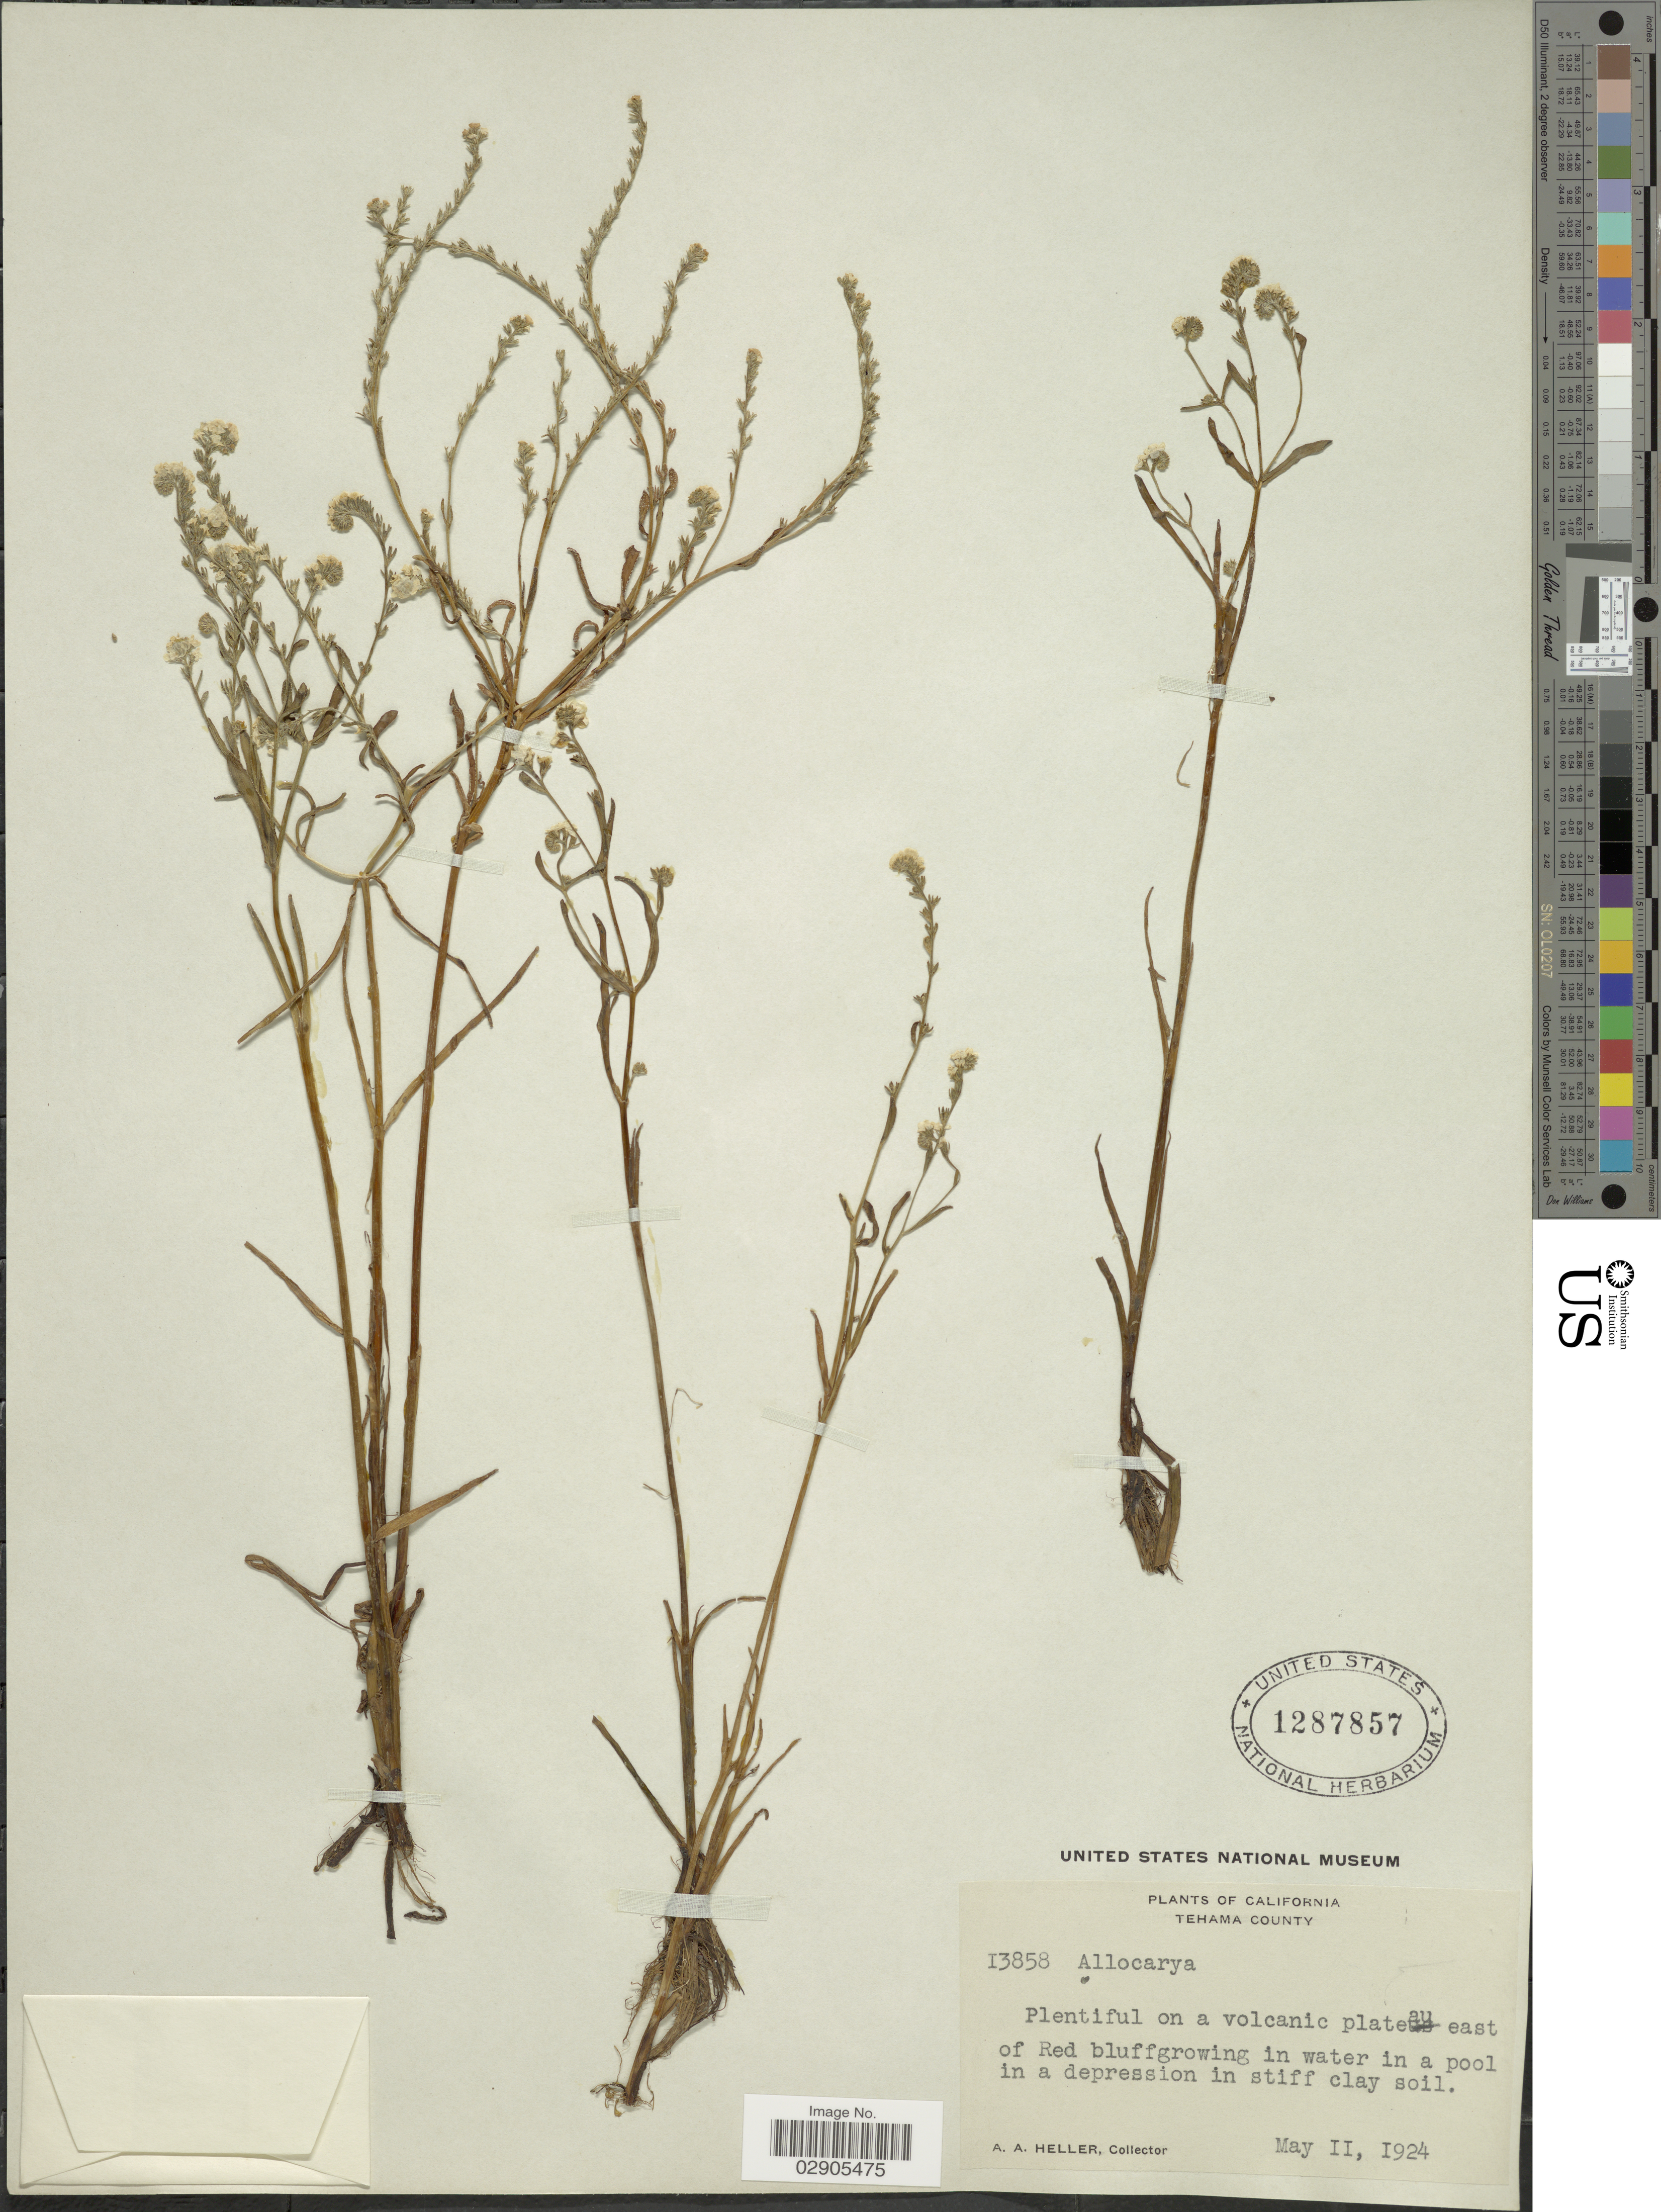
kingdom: Plantae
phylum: Tracheophyta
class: Magnoliopsida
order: Boraginales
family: Boraginaceae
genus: Allocarya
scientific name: Allocarya sp.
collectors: A. A. Heller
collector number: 13858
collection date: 1924-05-11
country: United States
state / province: California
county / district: Tehama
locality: Tehama County. Plentiful on a volcanic plateau east of Red bluffgrowing in water in a pool in a depression in stiff clay soil.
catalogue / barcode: US 1287857